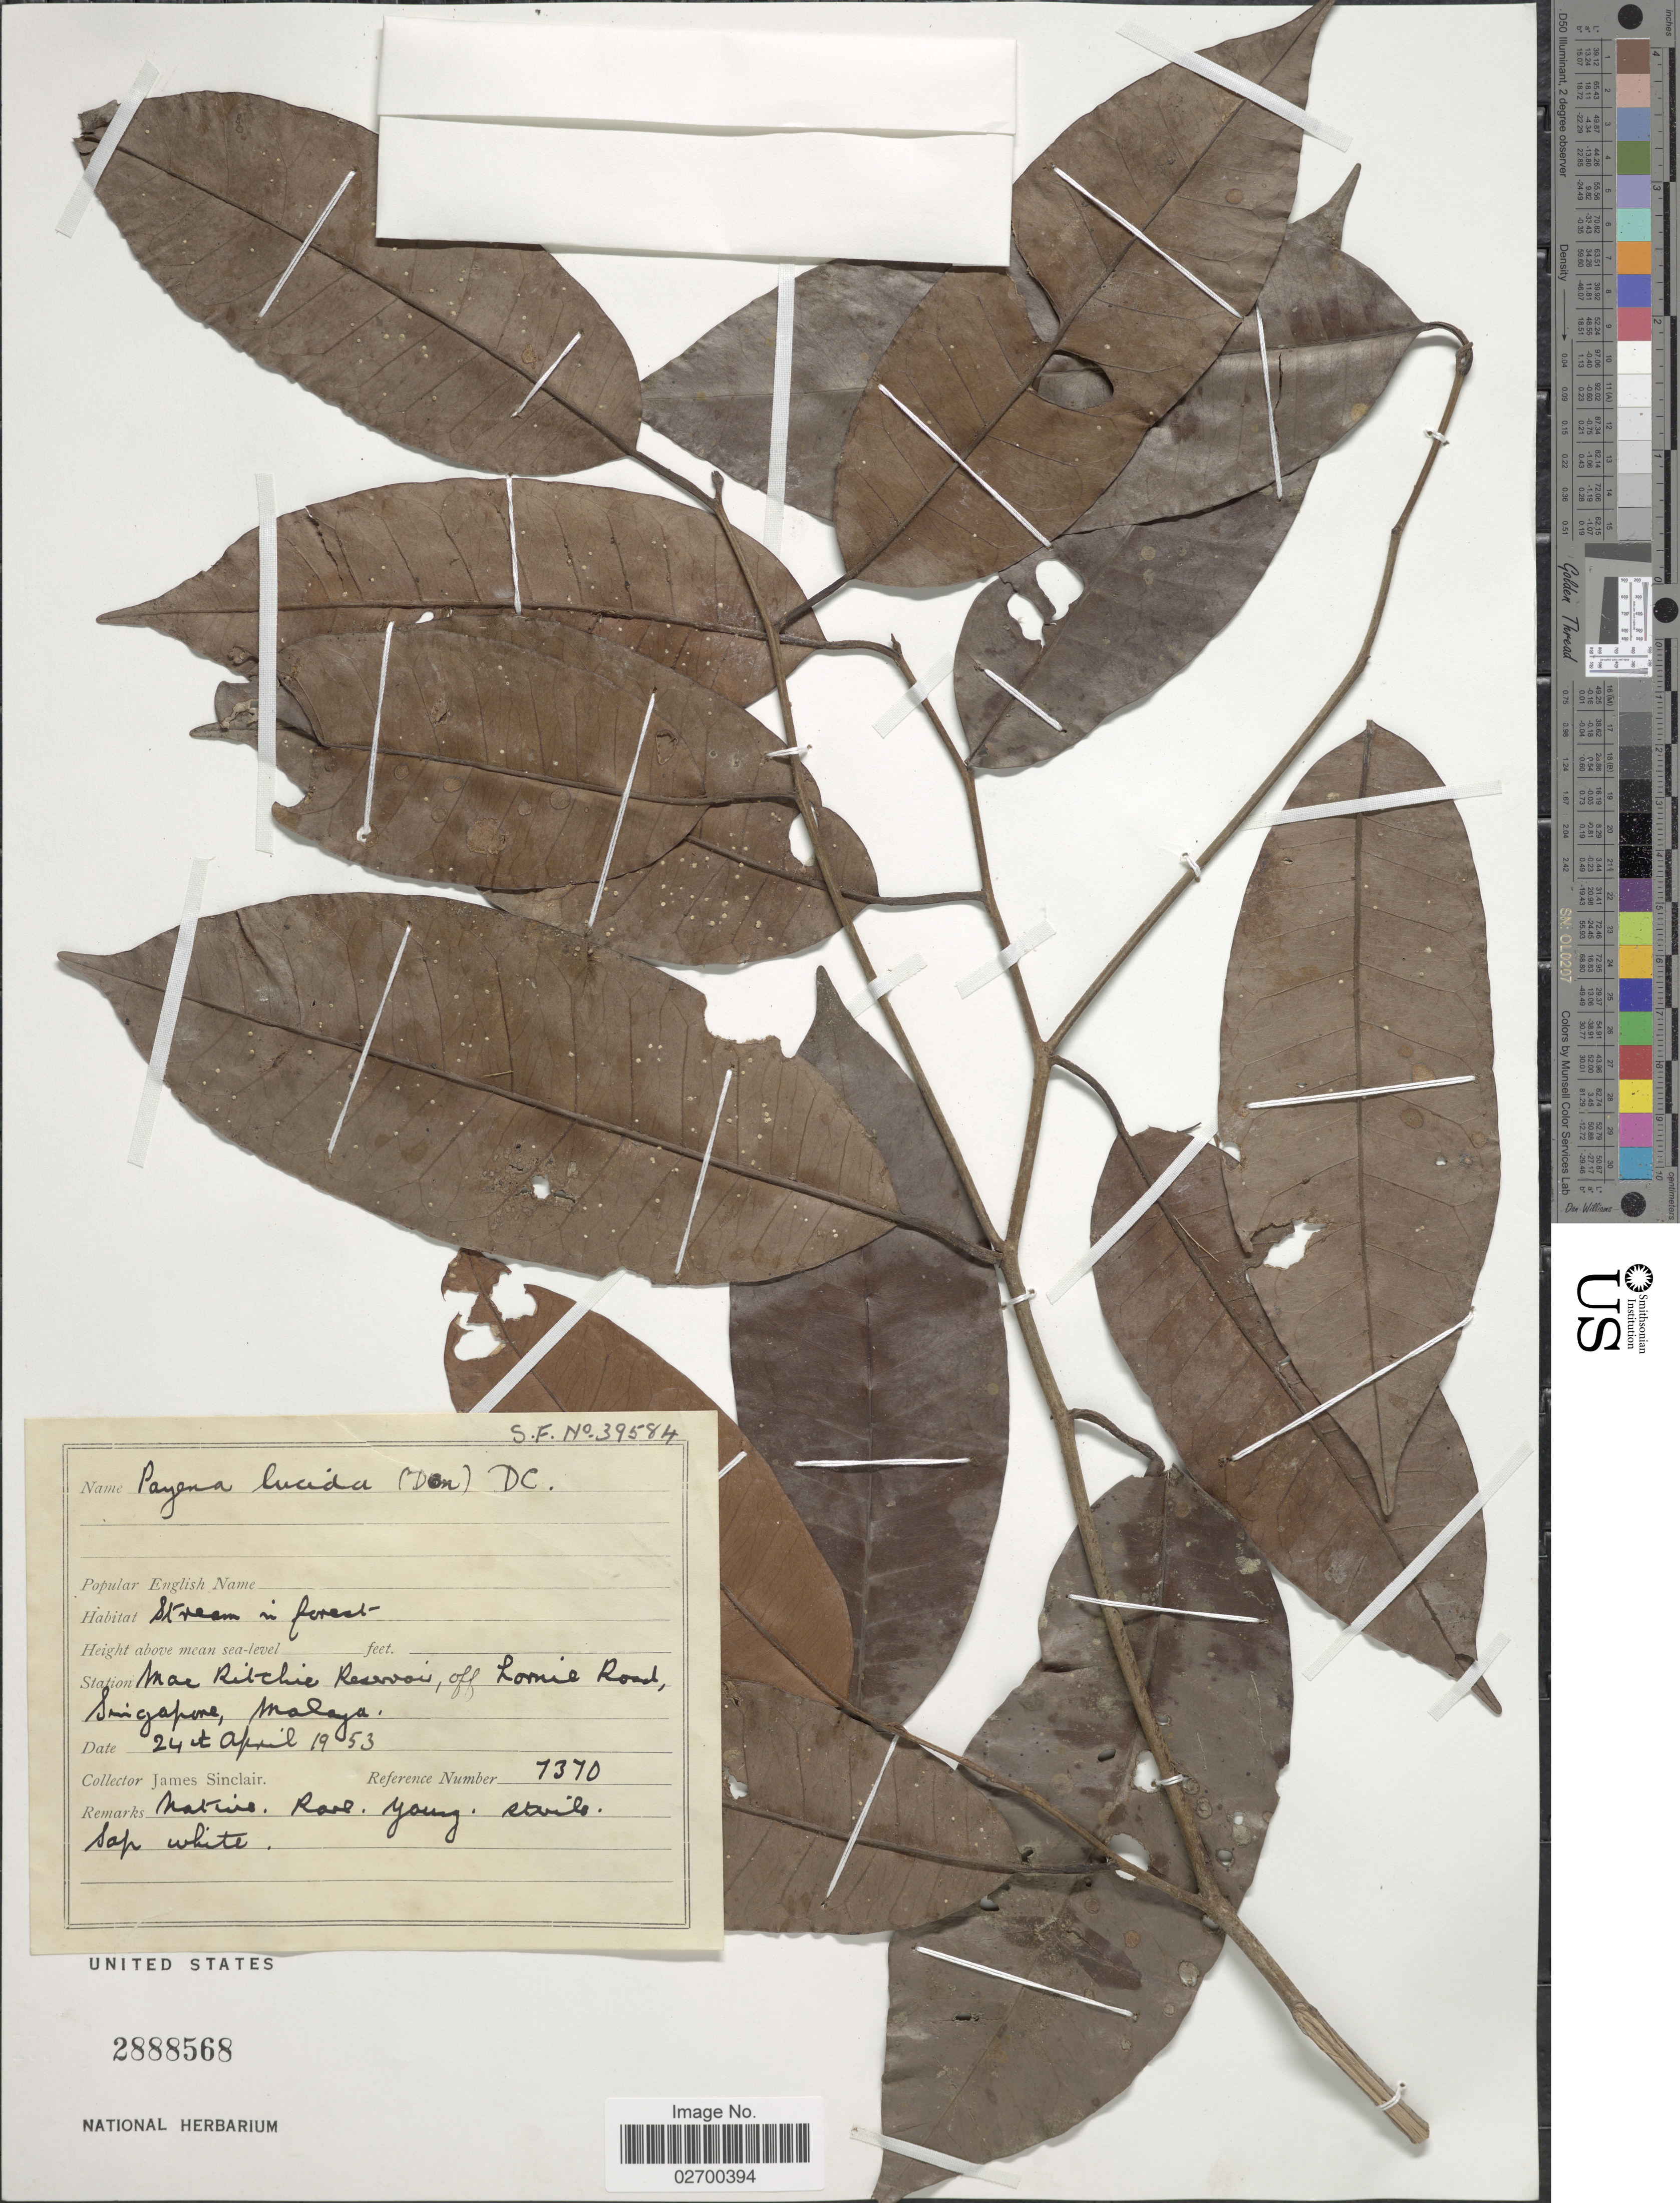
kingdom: Plantae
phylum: Tracheophyta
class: Magnoliopsida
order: Ericales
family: Sapotaceae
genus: Payena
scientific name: Payena lucida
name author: A. DC.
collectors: J. Sinclair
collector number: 7370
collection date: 1953-04-24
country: Singapore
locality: Ma Ritchie Reservoir, off Lomie Road, Singapore, Malaya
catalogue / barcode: US 2888568